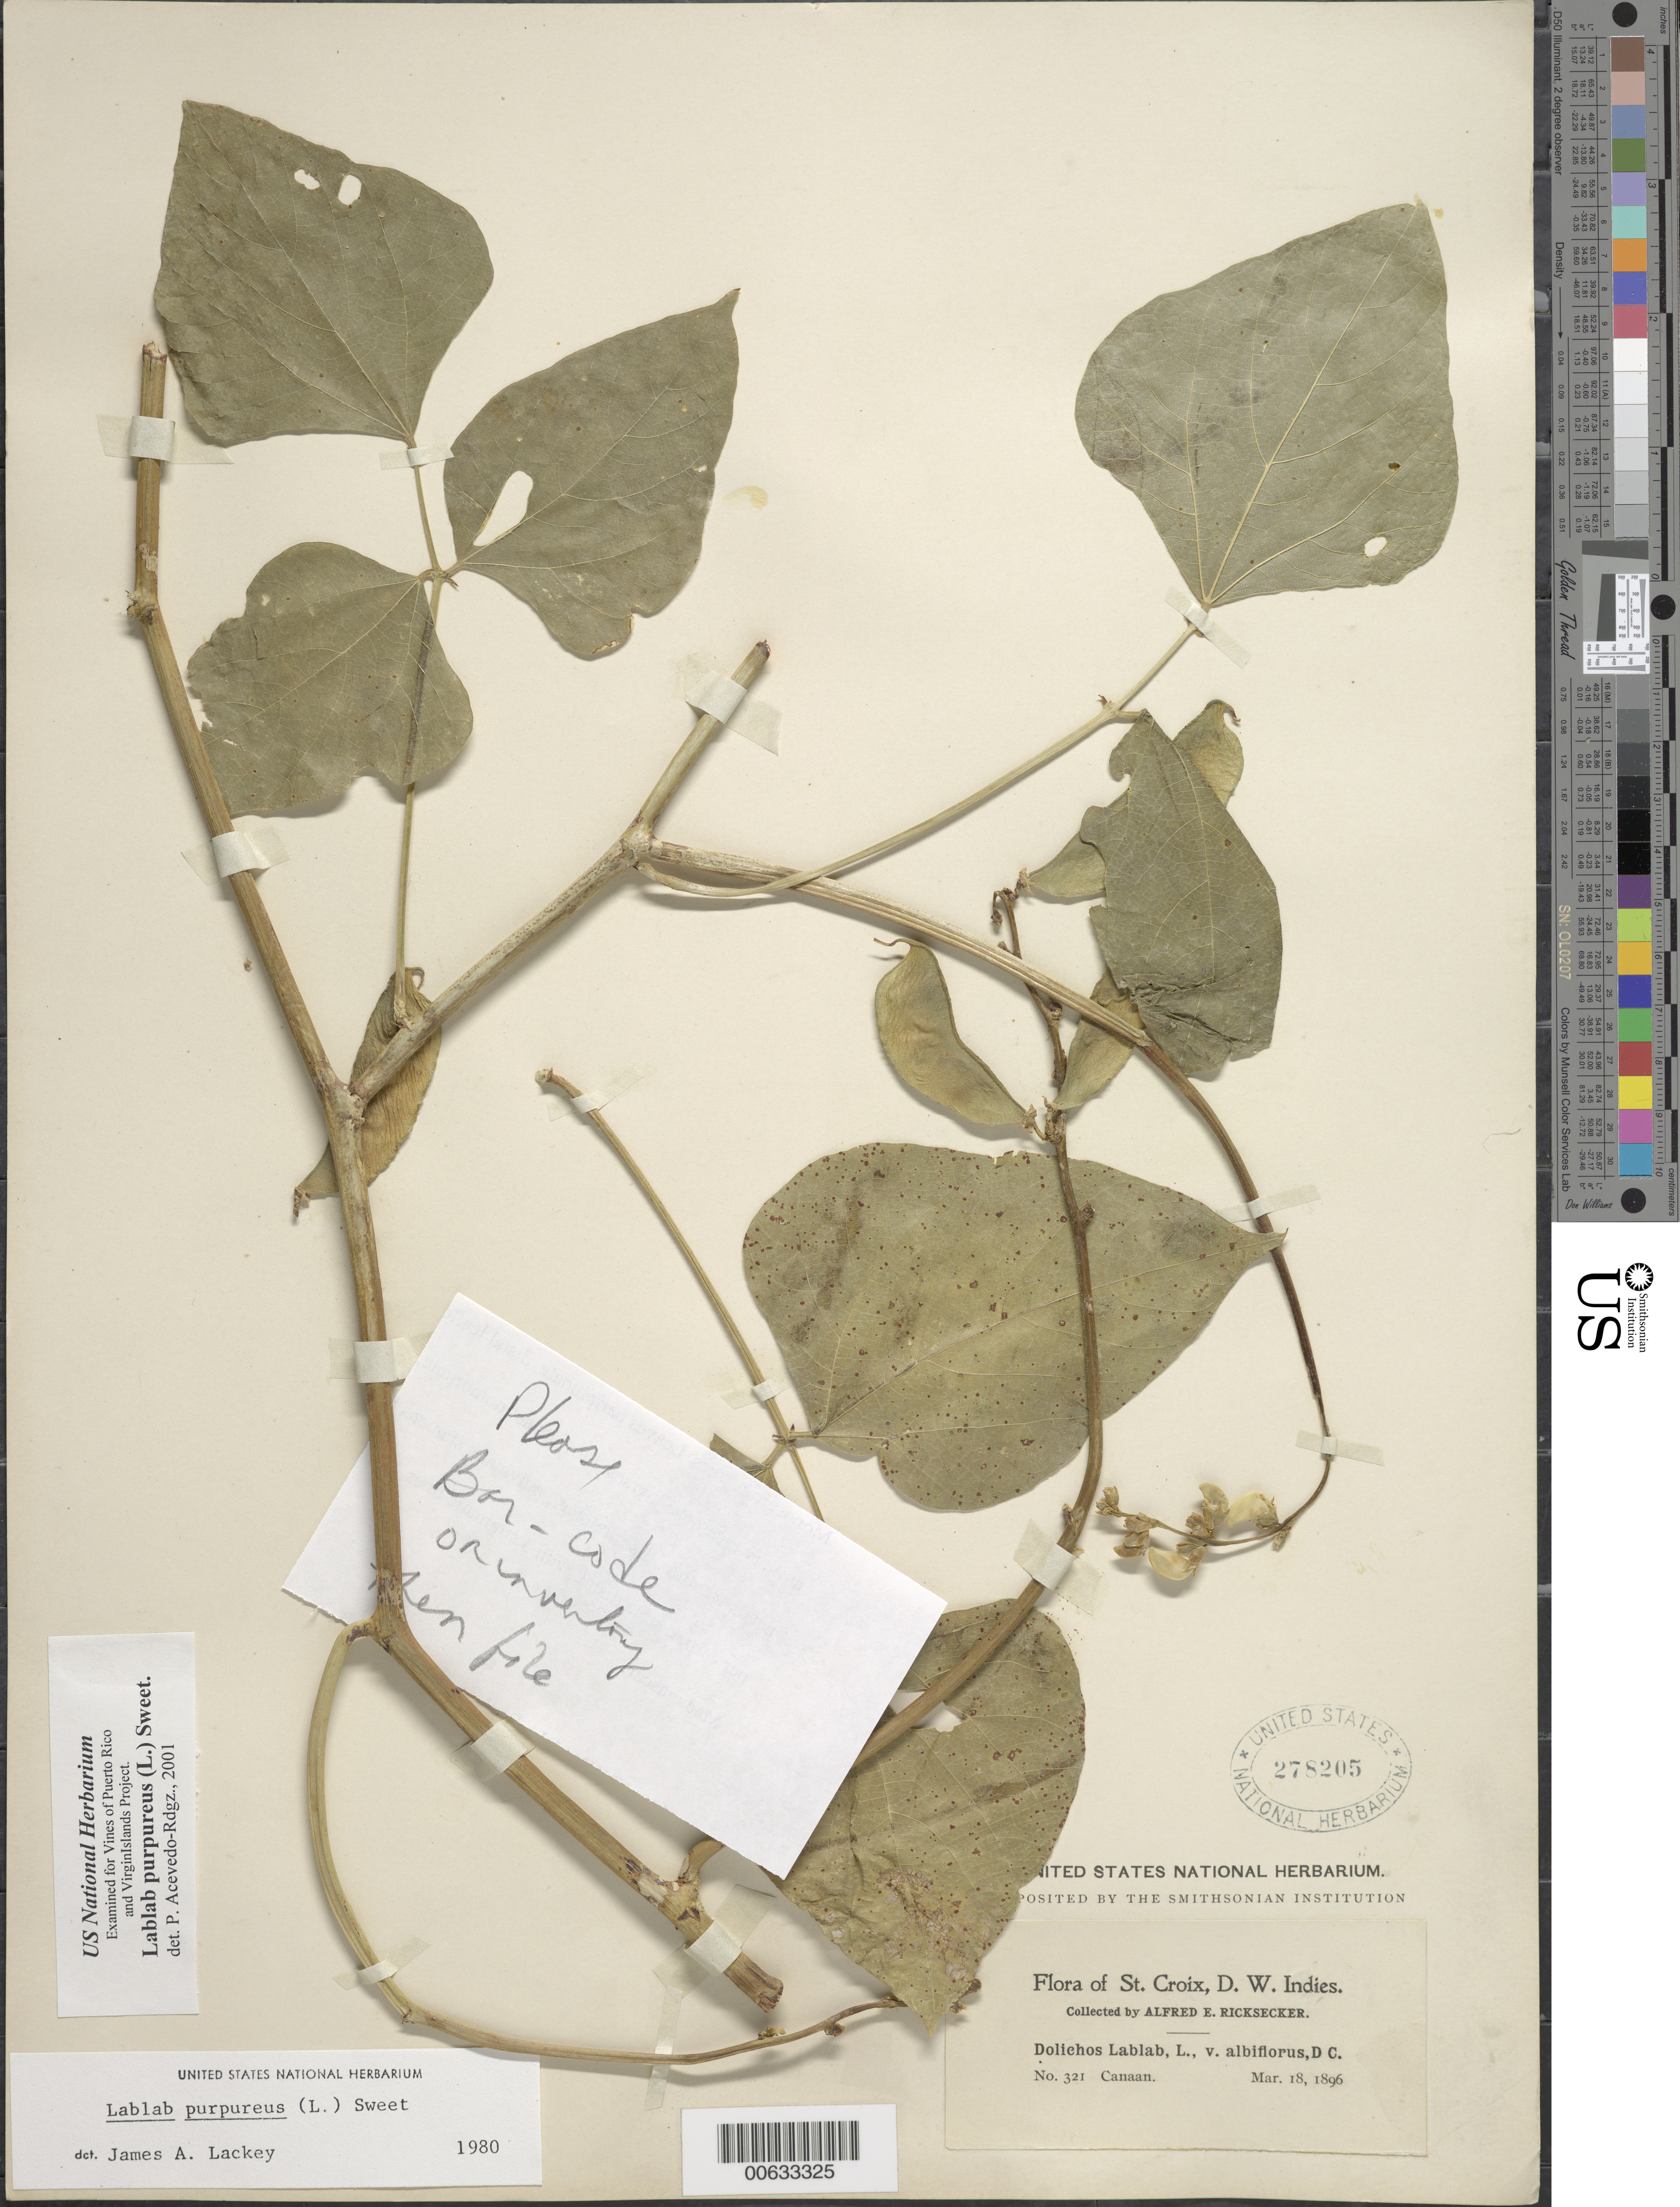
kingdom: Plantae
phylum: Tracheophyta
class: Magnoliopsida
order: Fabales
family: Fabaceae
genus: Lablab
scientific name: Lablab purpureus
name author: (L.) Sweet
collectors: A. E. Ricksecker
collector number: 321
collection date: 1896-03-18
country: U.S. Virgin Islands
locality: St. Croix, D.W. Indies, Canaan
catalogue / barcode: US 278205